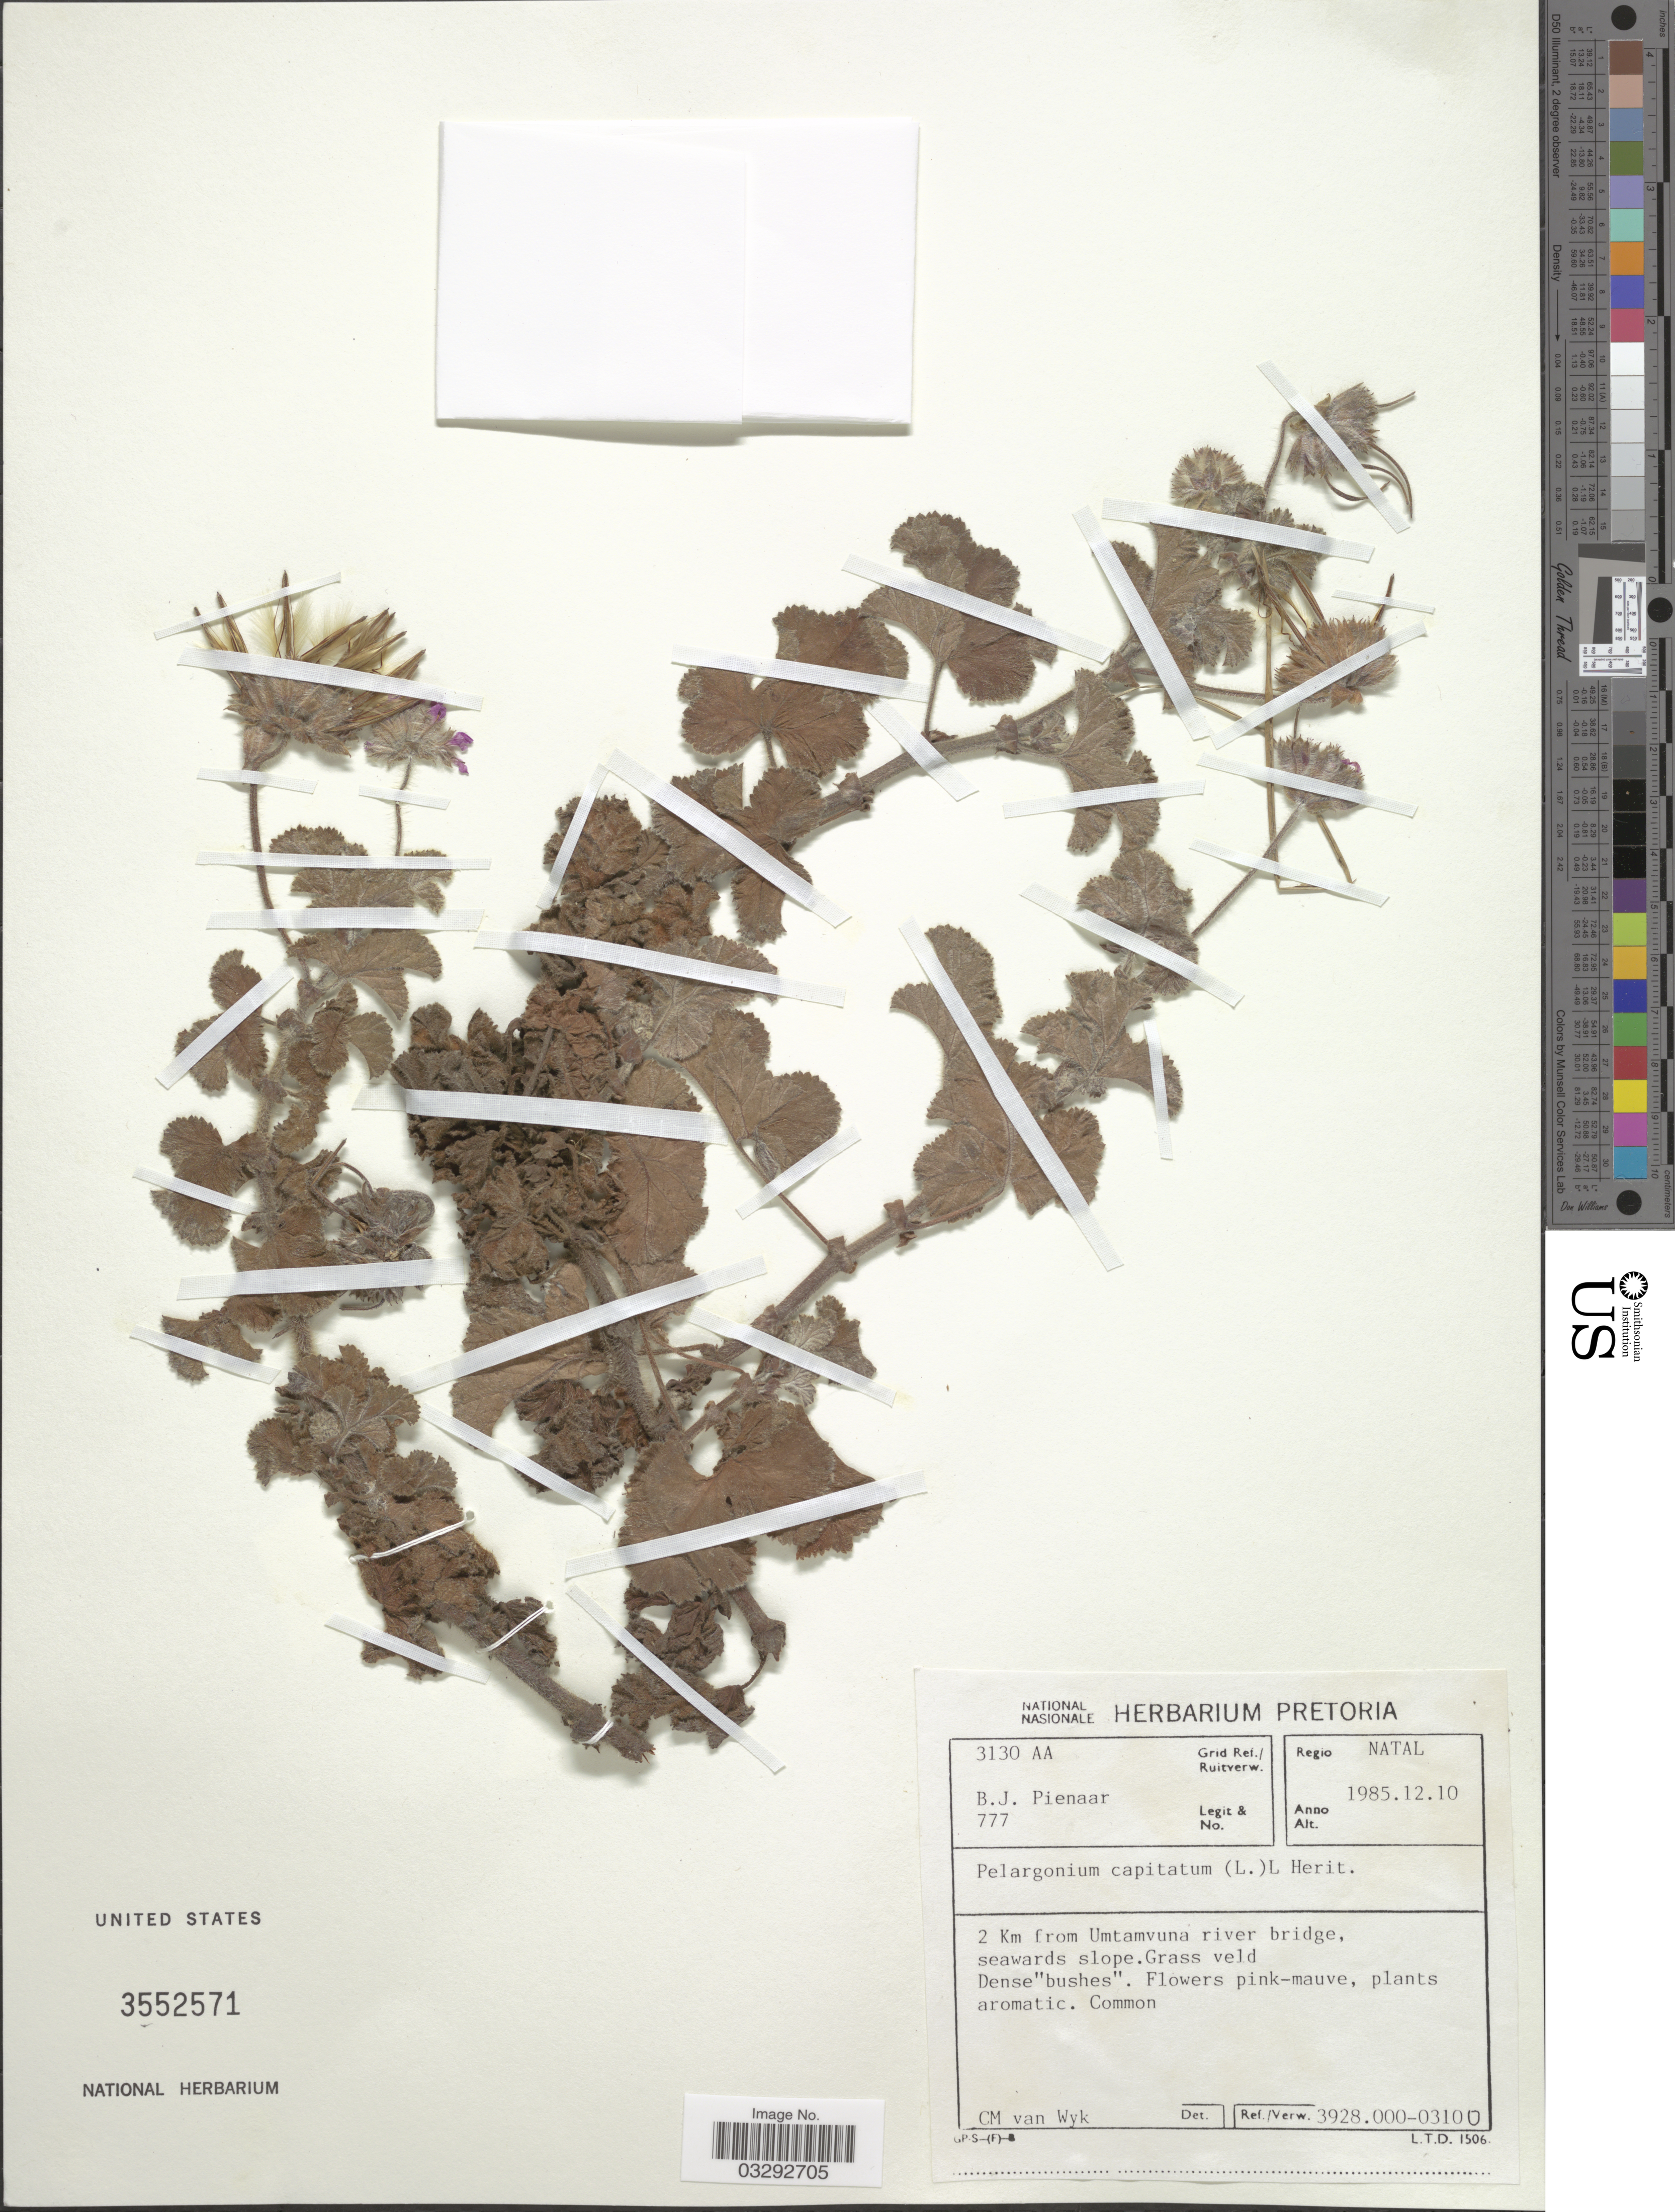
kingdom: Plantae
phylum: Tracheophyta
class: Magnoliopsida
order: Geraniales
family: Geraniaceae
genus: Pelargonium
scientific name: Pelargonium capitatum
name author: (L.) L'Hér.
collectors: B. Pienaar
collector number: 777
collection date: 1985-12-10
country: South Africa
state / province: KwaZulu-Natal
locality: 3130 AA Grid Ref. Regio Natal. 2 Km from Umtamvuna river bridge.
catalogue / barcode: US 3552571